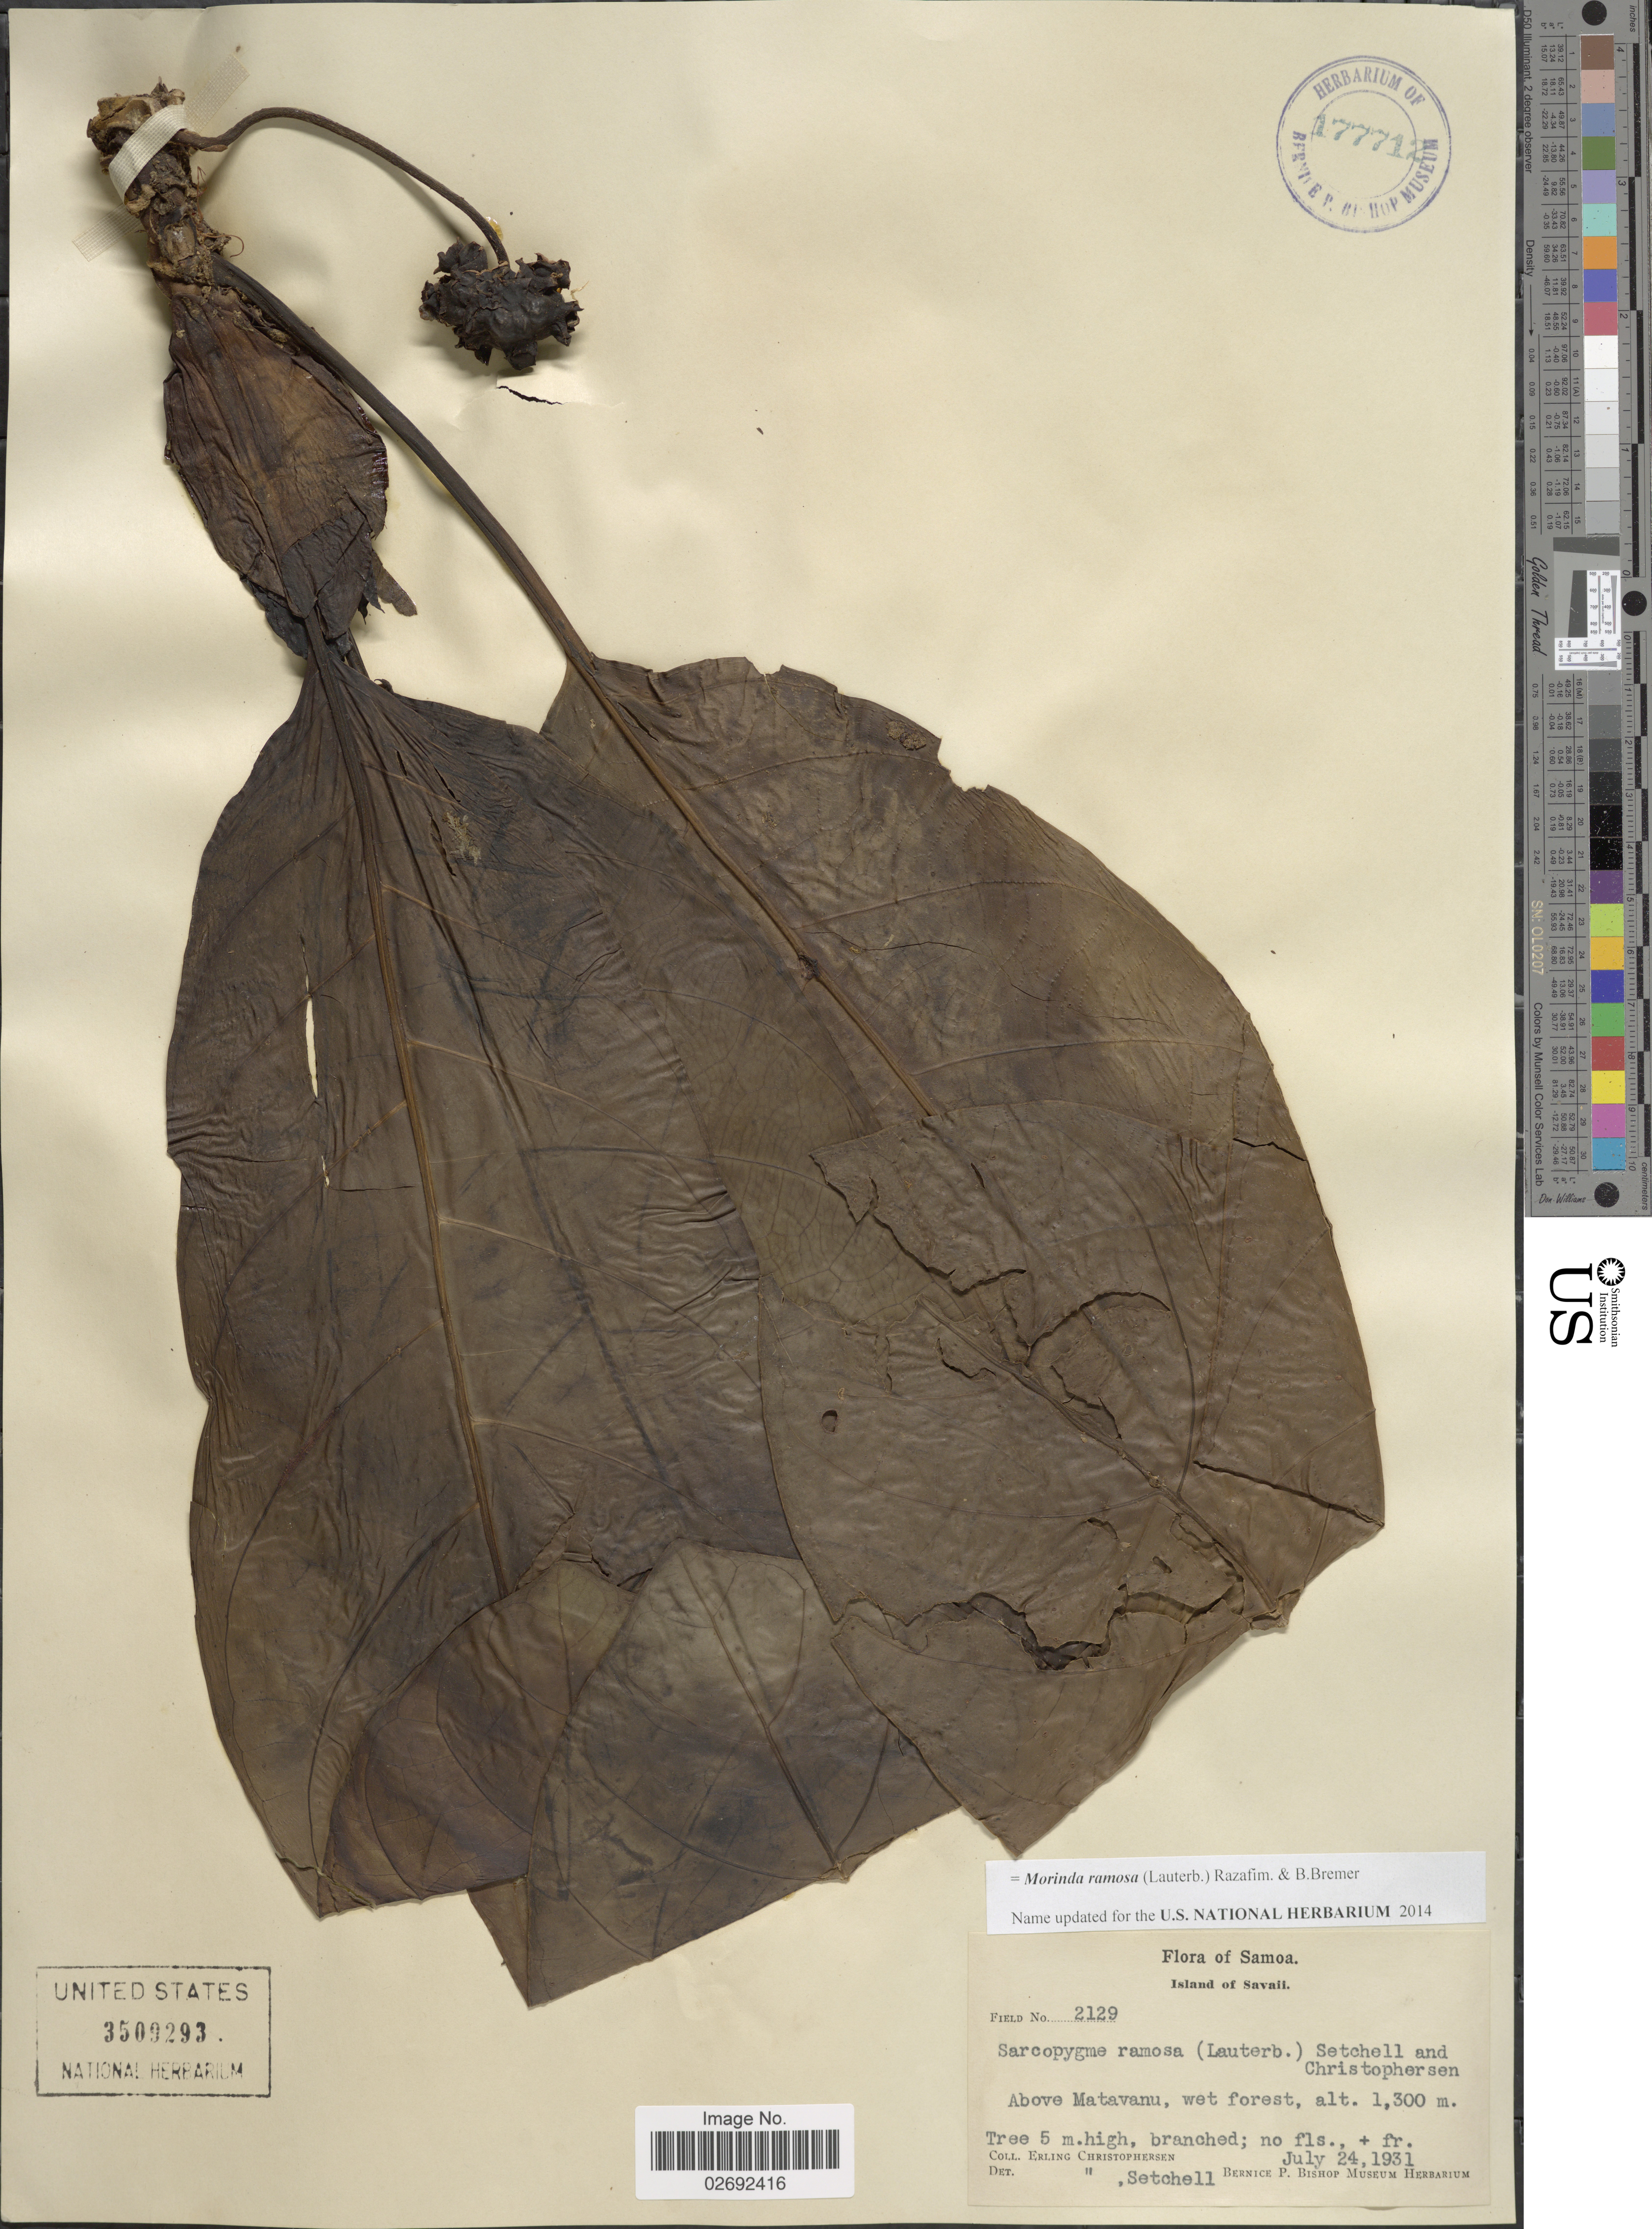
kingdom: Plantae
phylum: Tracheophyta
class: Magnoliopsida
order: Gentianales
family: Rubiaceae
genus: Morinda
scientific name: Morinda ramosa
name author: (Lauterb.) Razafim. & B. Bremer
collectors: E. Christophersen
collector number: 2129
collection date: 1931-07-24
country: Samoa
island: Savai'i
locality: Samoa. Island of Savaii. Above Matavanu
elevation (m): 1300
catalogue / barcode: US 3509293